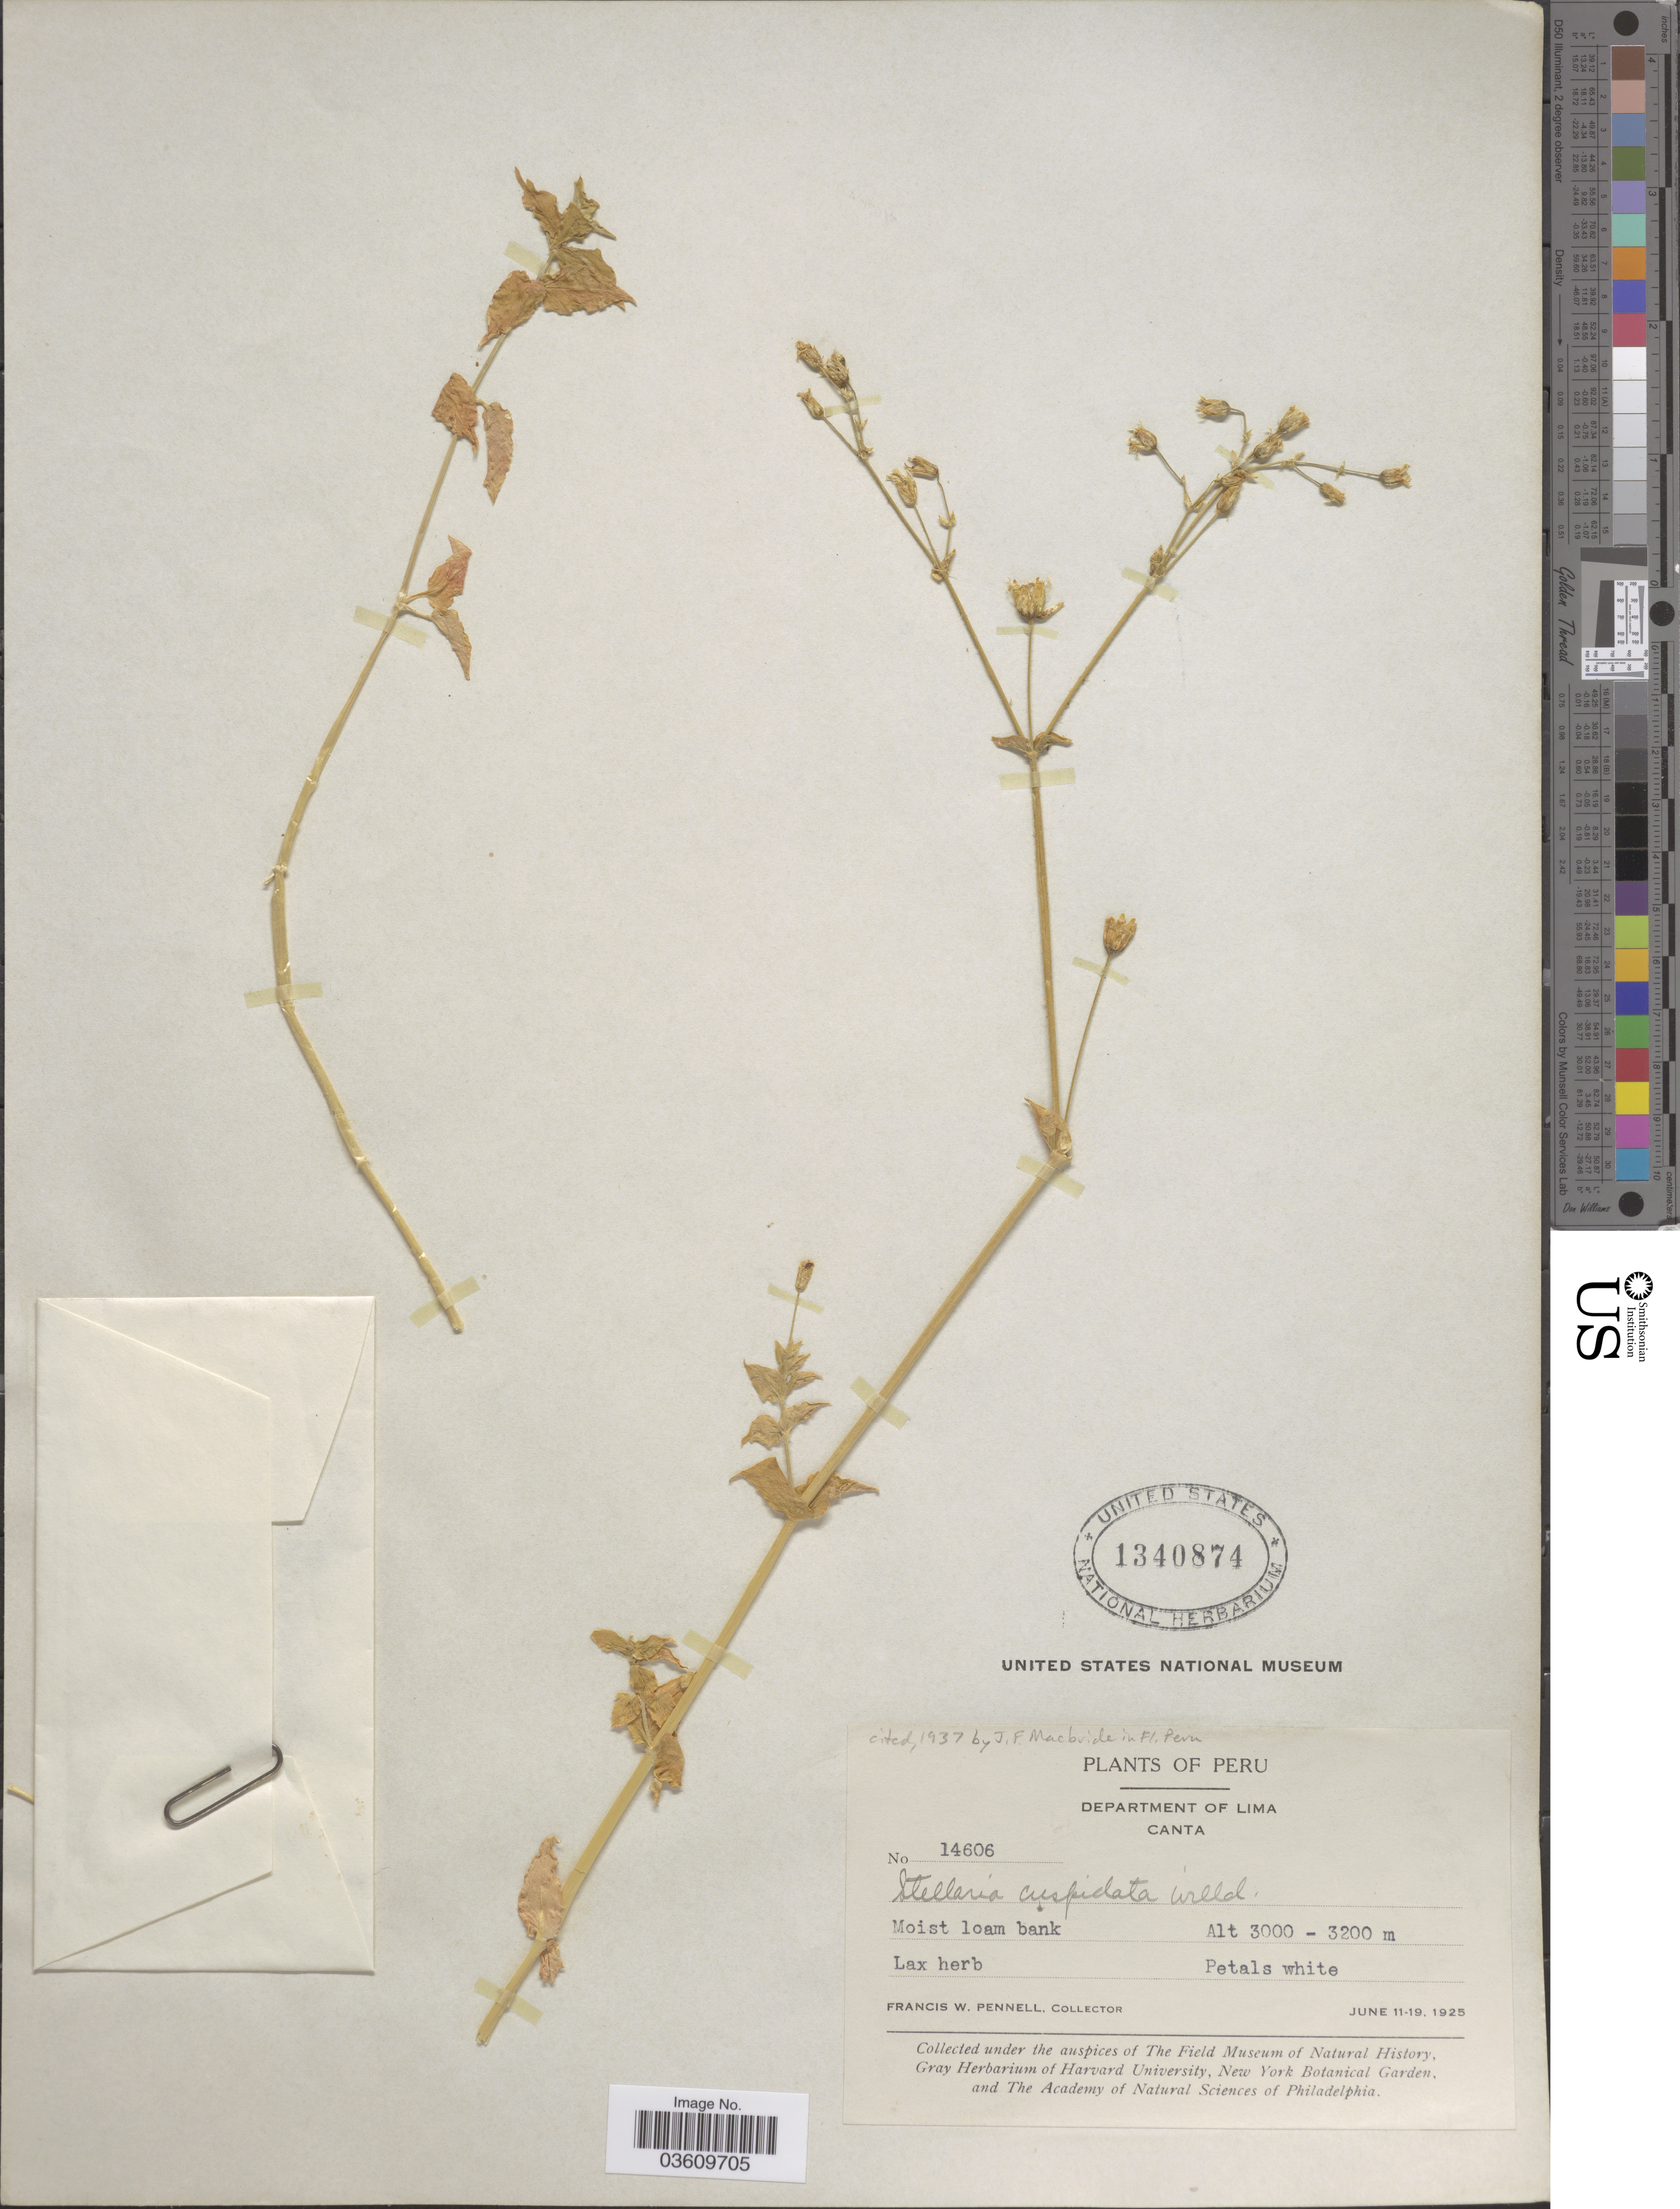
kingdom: Plantae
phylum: Tracheophyta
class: Magnoliopsida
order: Caryophyllales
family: Caryophyllaceae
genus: Stellaria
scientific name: Stellaria cuspidata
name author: Willd. ex Schltdl.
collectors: F. W. Pennell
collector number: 14606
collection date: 1925-06-11/1925-06-19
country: Peru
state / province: Lima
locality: Department of Lima. Canta.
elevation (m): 3000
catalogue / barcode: US 1340874